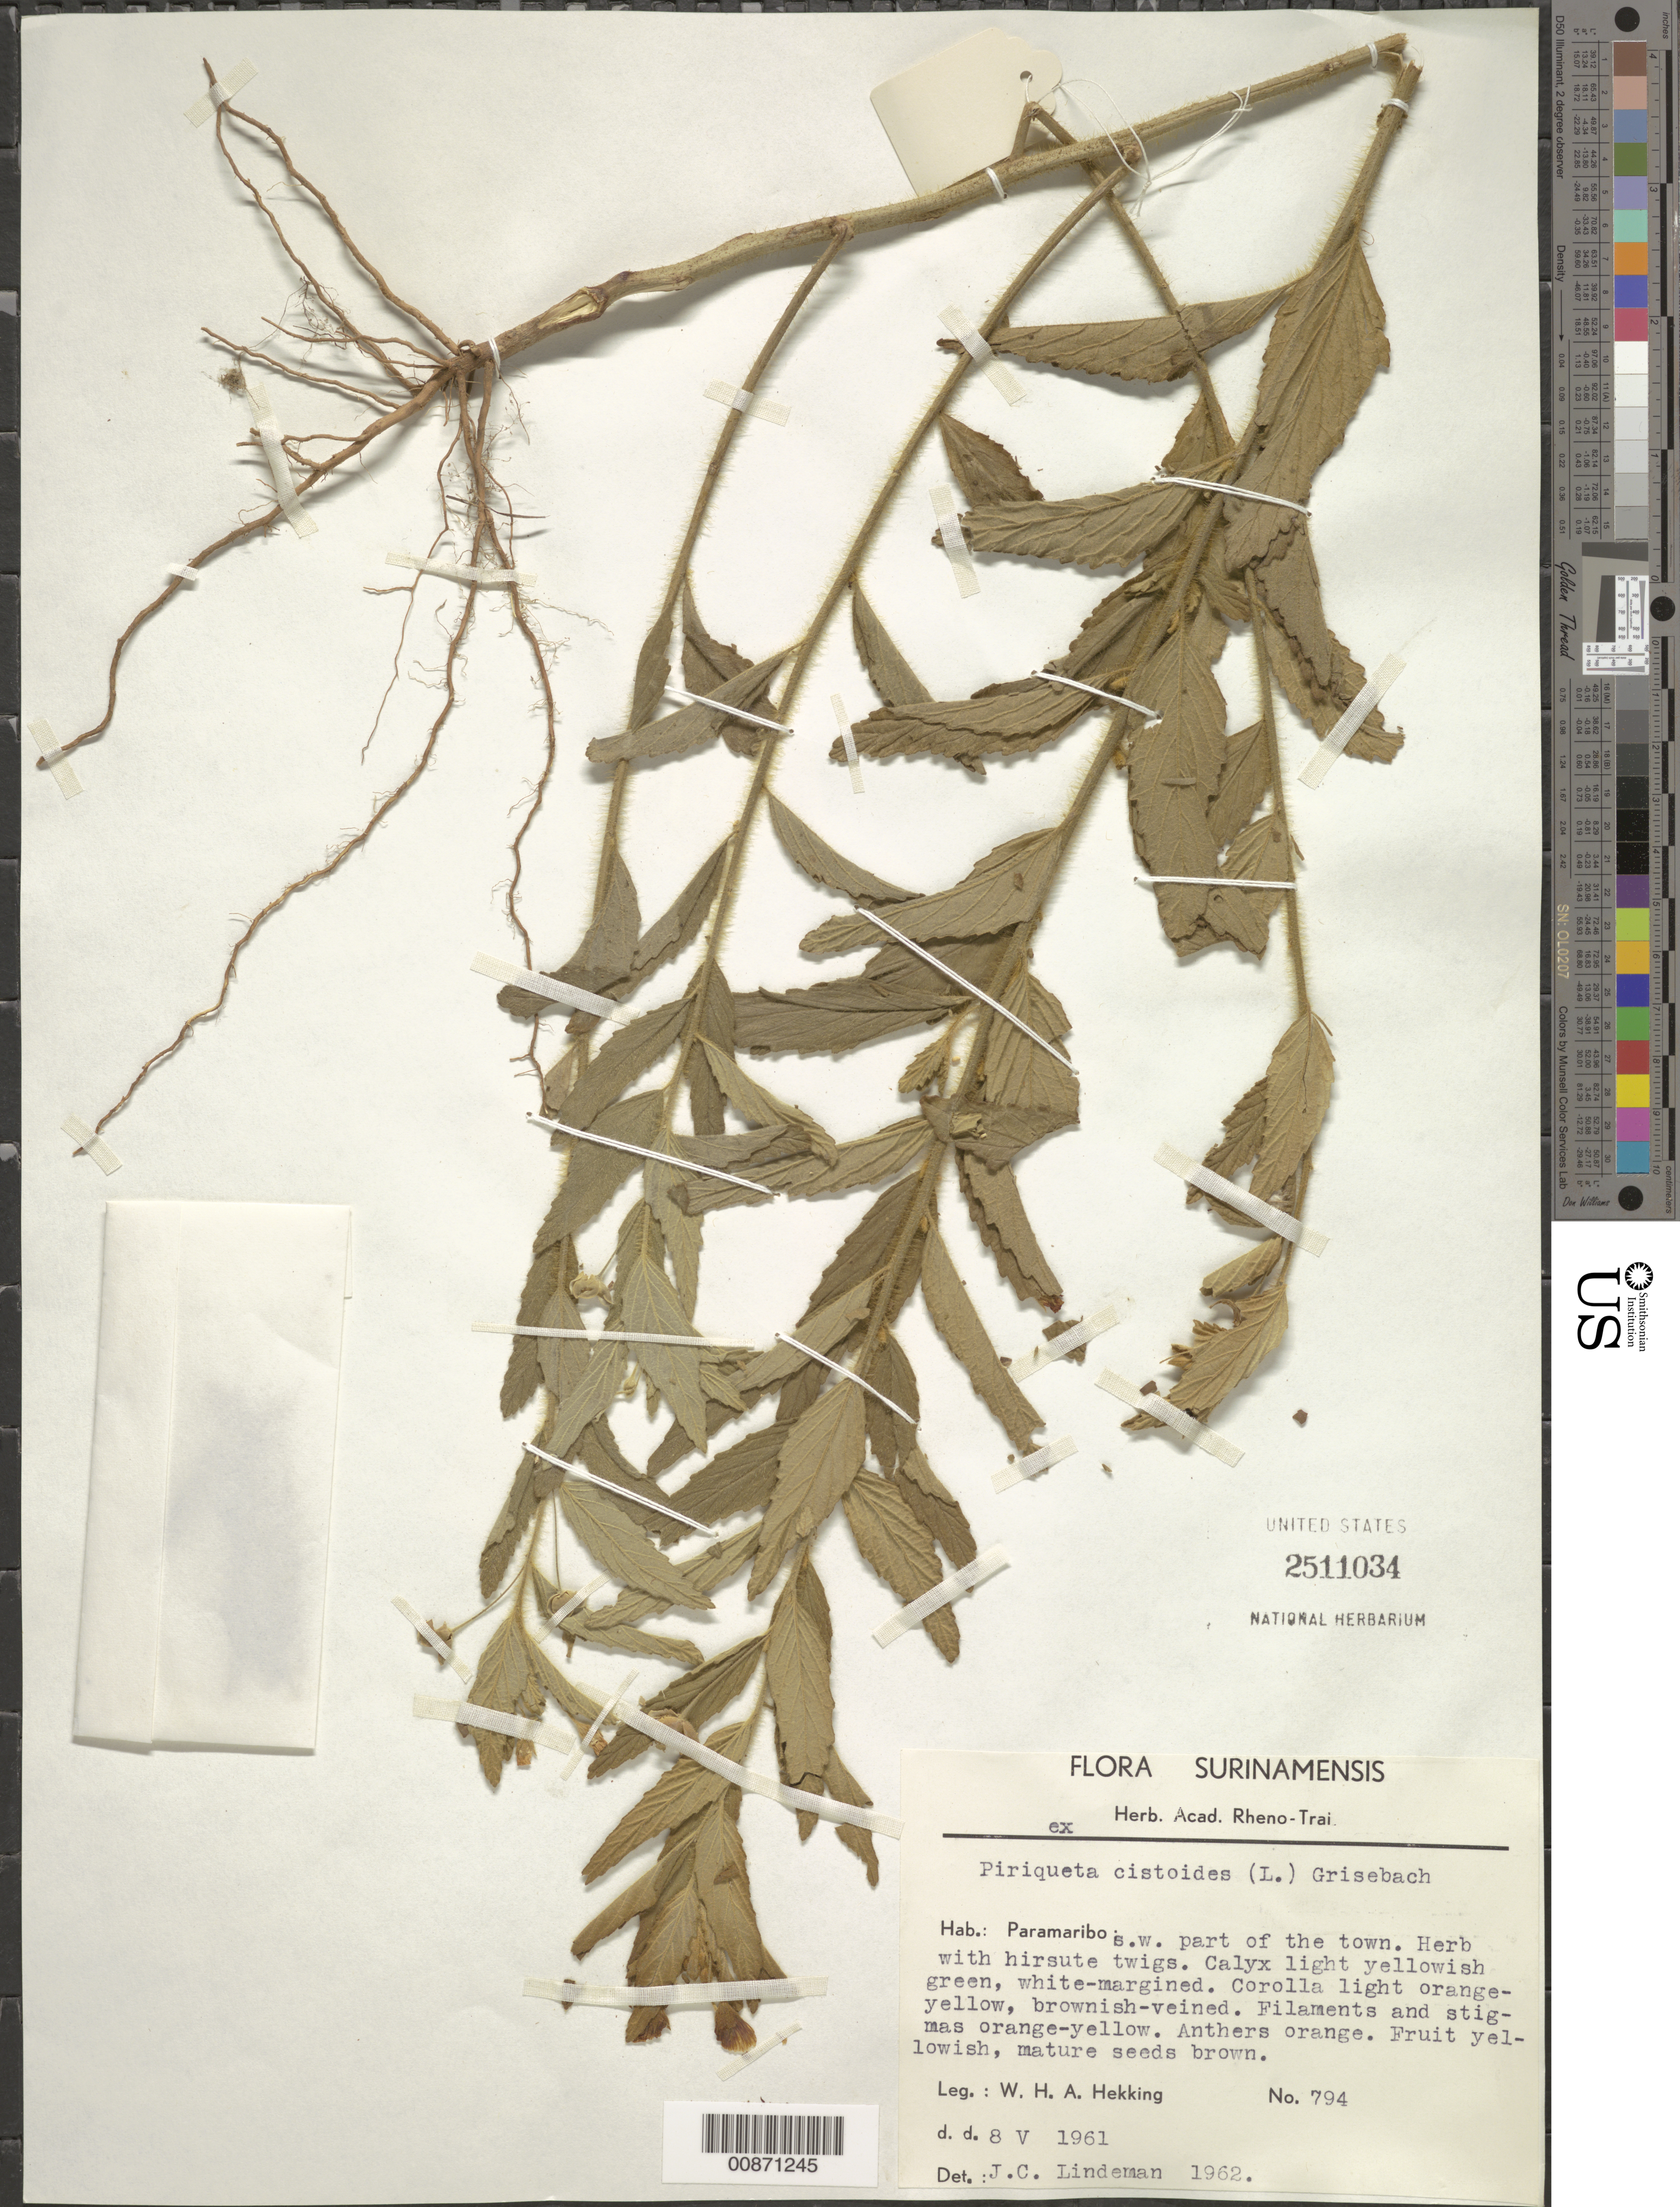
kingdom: Plantae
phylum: Tracheophyta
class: Magnoliopsida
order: Malpighiales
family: Turneraceae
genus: Piriqueta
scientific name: Piriqueta cistoides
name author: (L.) Griseb.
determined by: Lindeman, J. C.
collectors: W. H. A. Hekking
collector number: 794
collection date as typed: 8-May-61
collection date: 1961-05-08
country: Suriname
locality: Paramaribo, SW part of town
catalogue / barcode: US 2511034